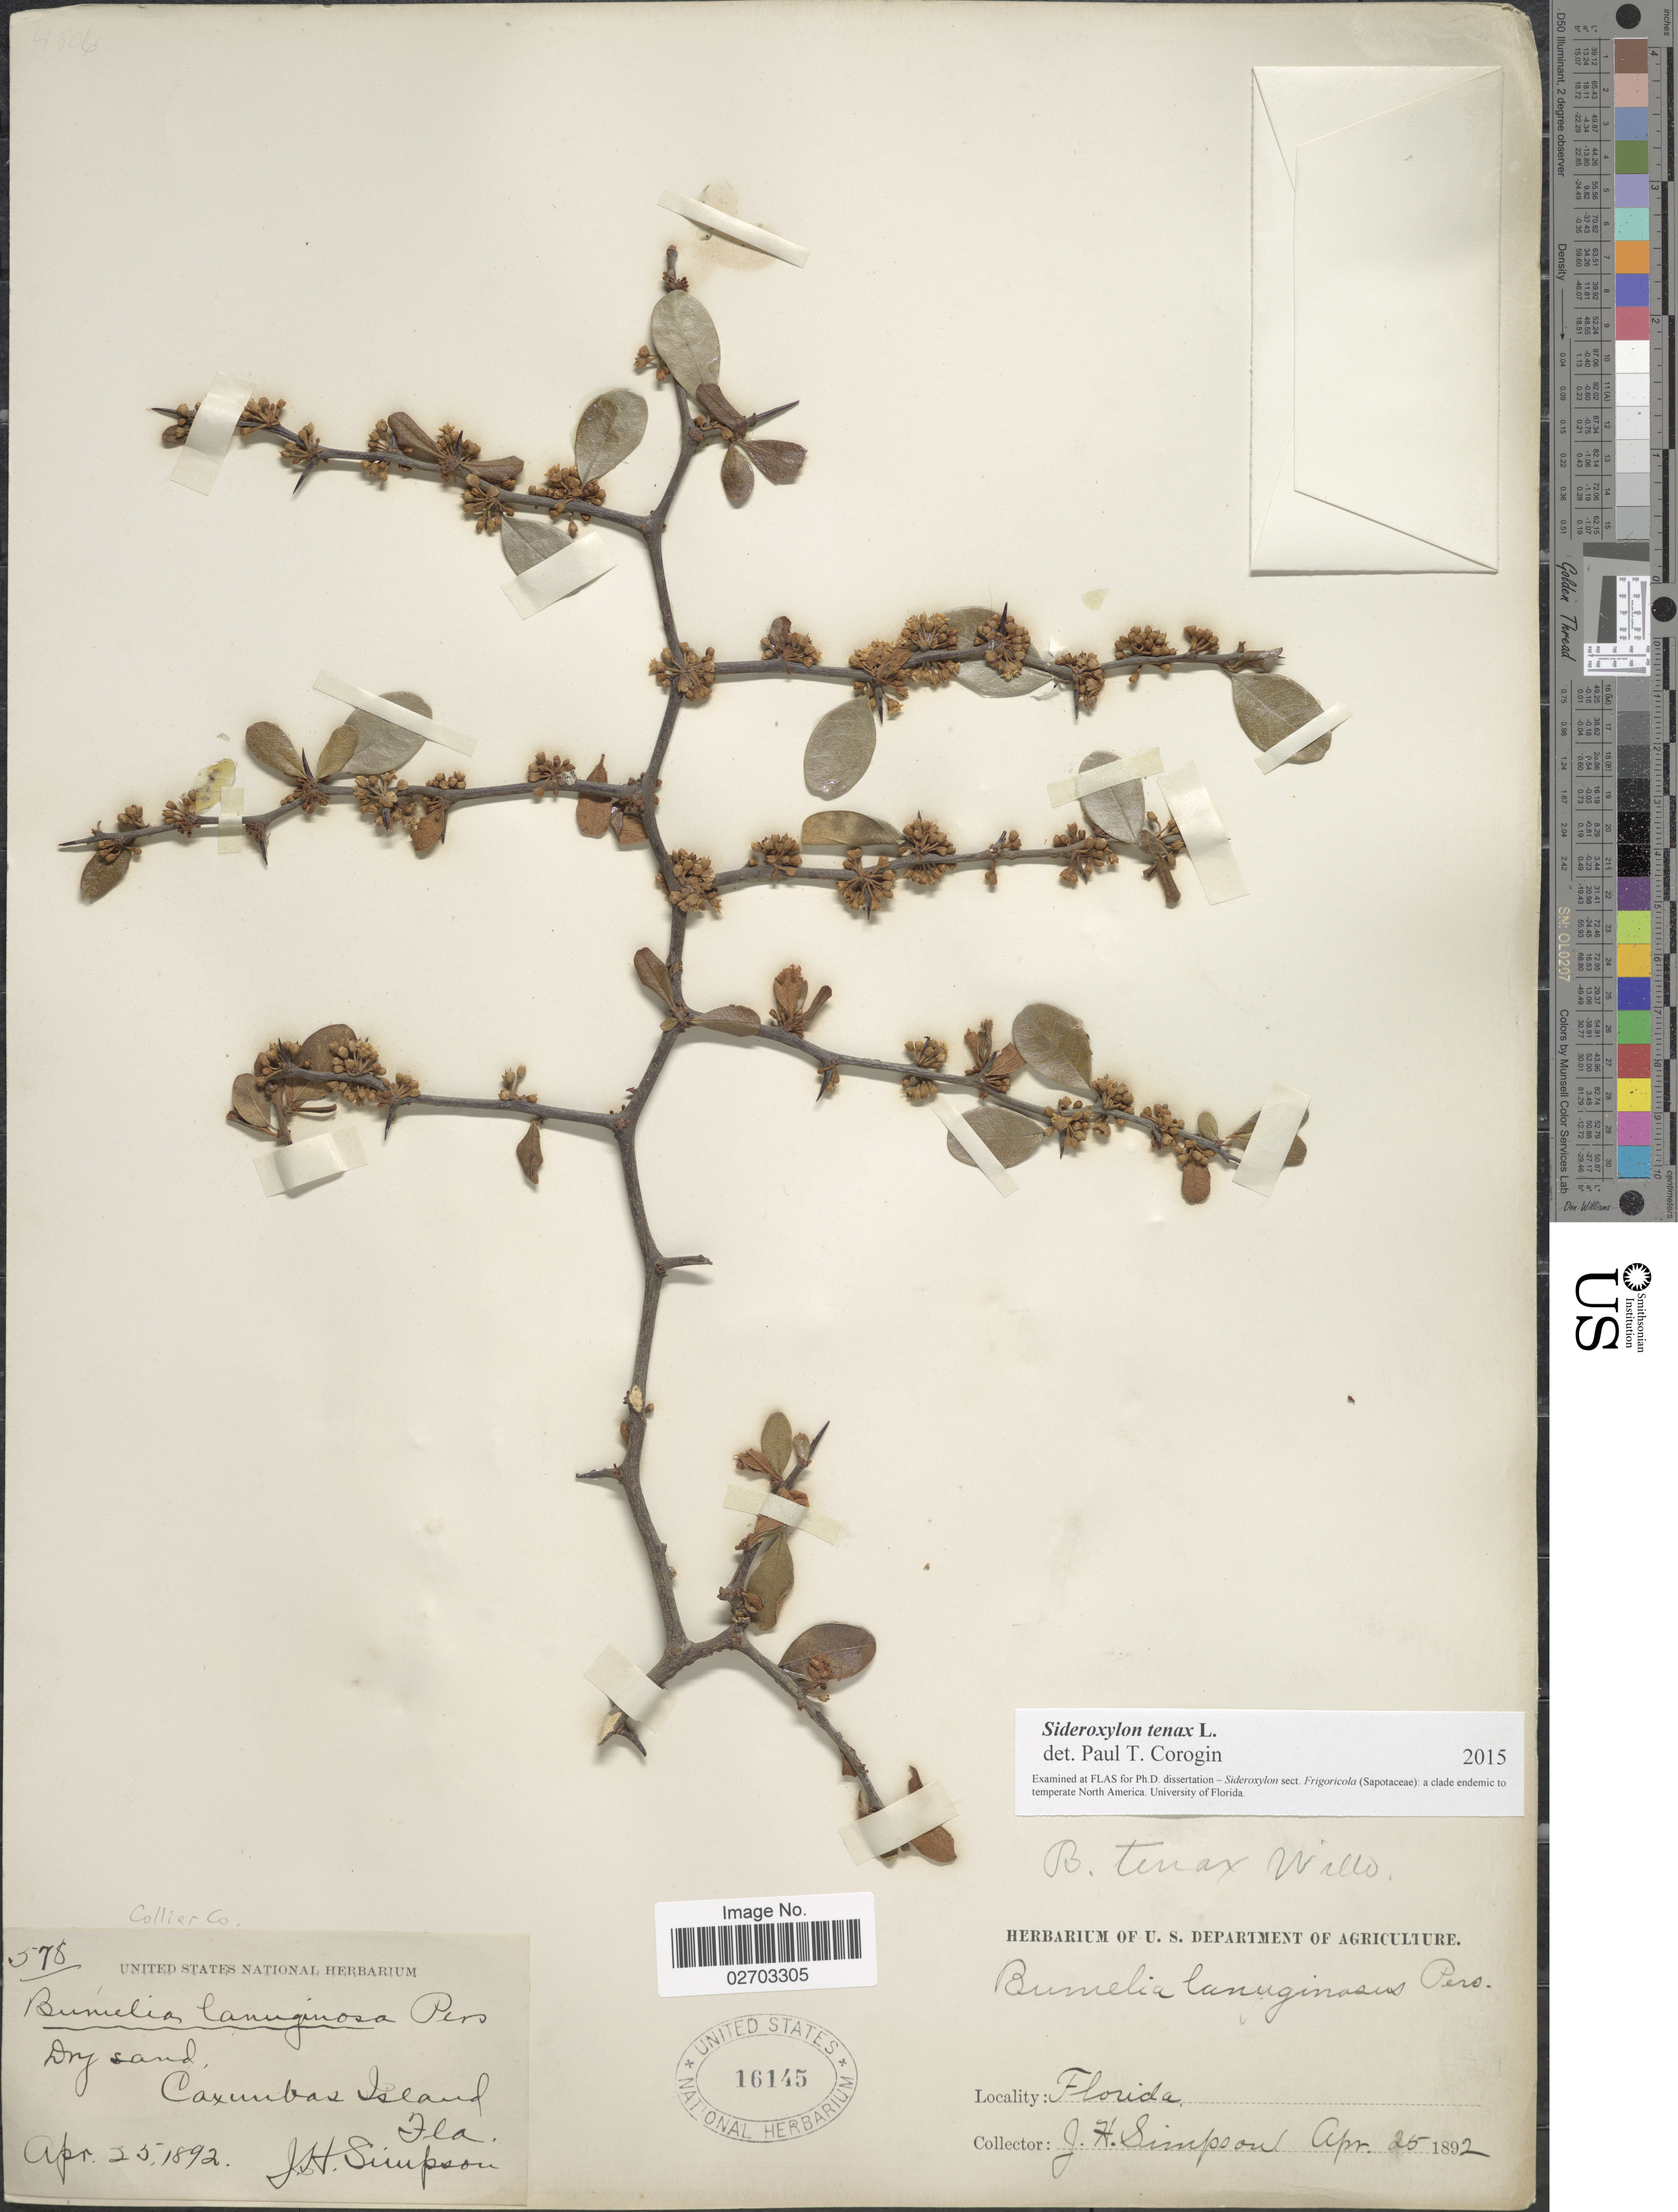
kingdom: Plantae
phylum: Tracheophyta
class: Magnoliopsida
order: Ericales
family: Sapotaceae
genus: Sideroxylon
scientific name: Sideroxylon tenax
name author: L.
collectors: J. H. Simpson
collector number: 578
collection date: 1892-04-25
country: United States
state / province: Florida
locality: Caxumbas Island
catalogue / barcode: US 16145